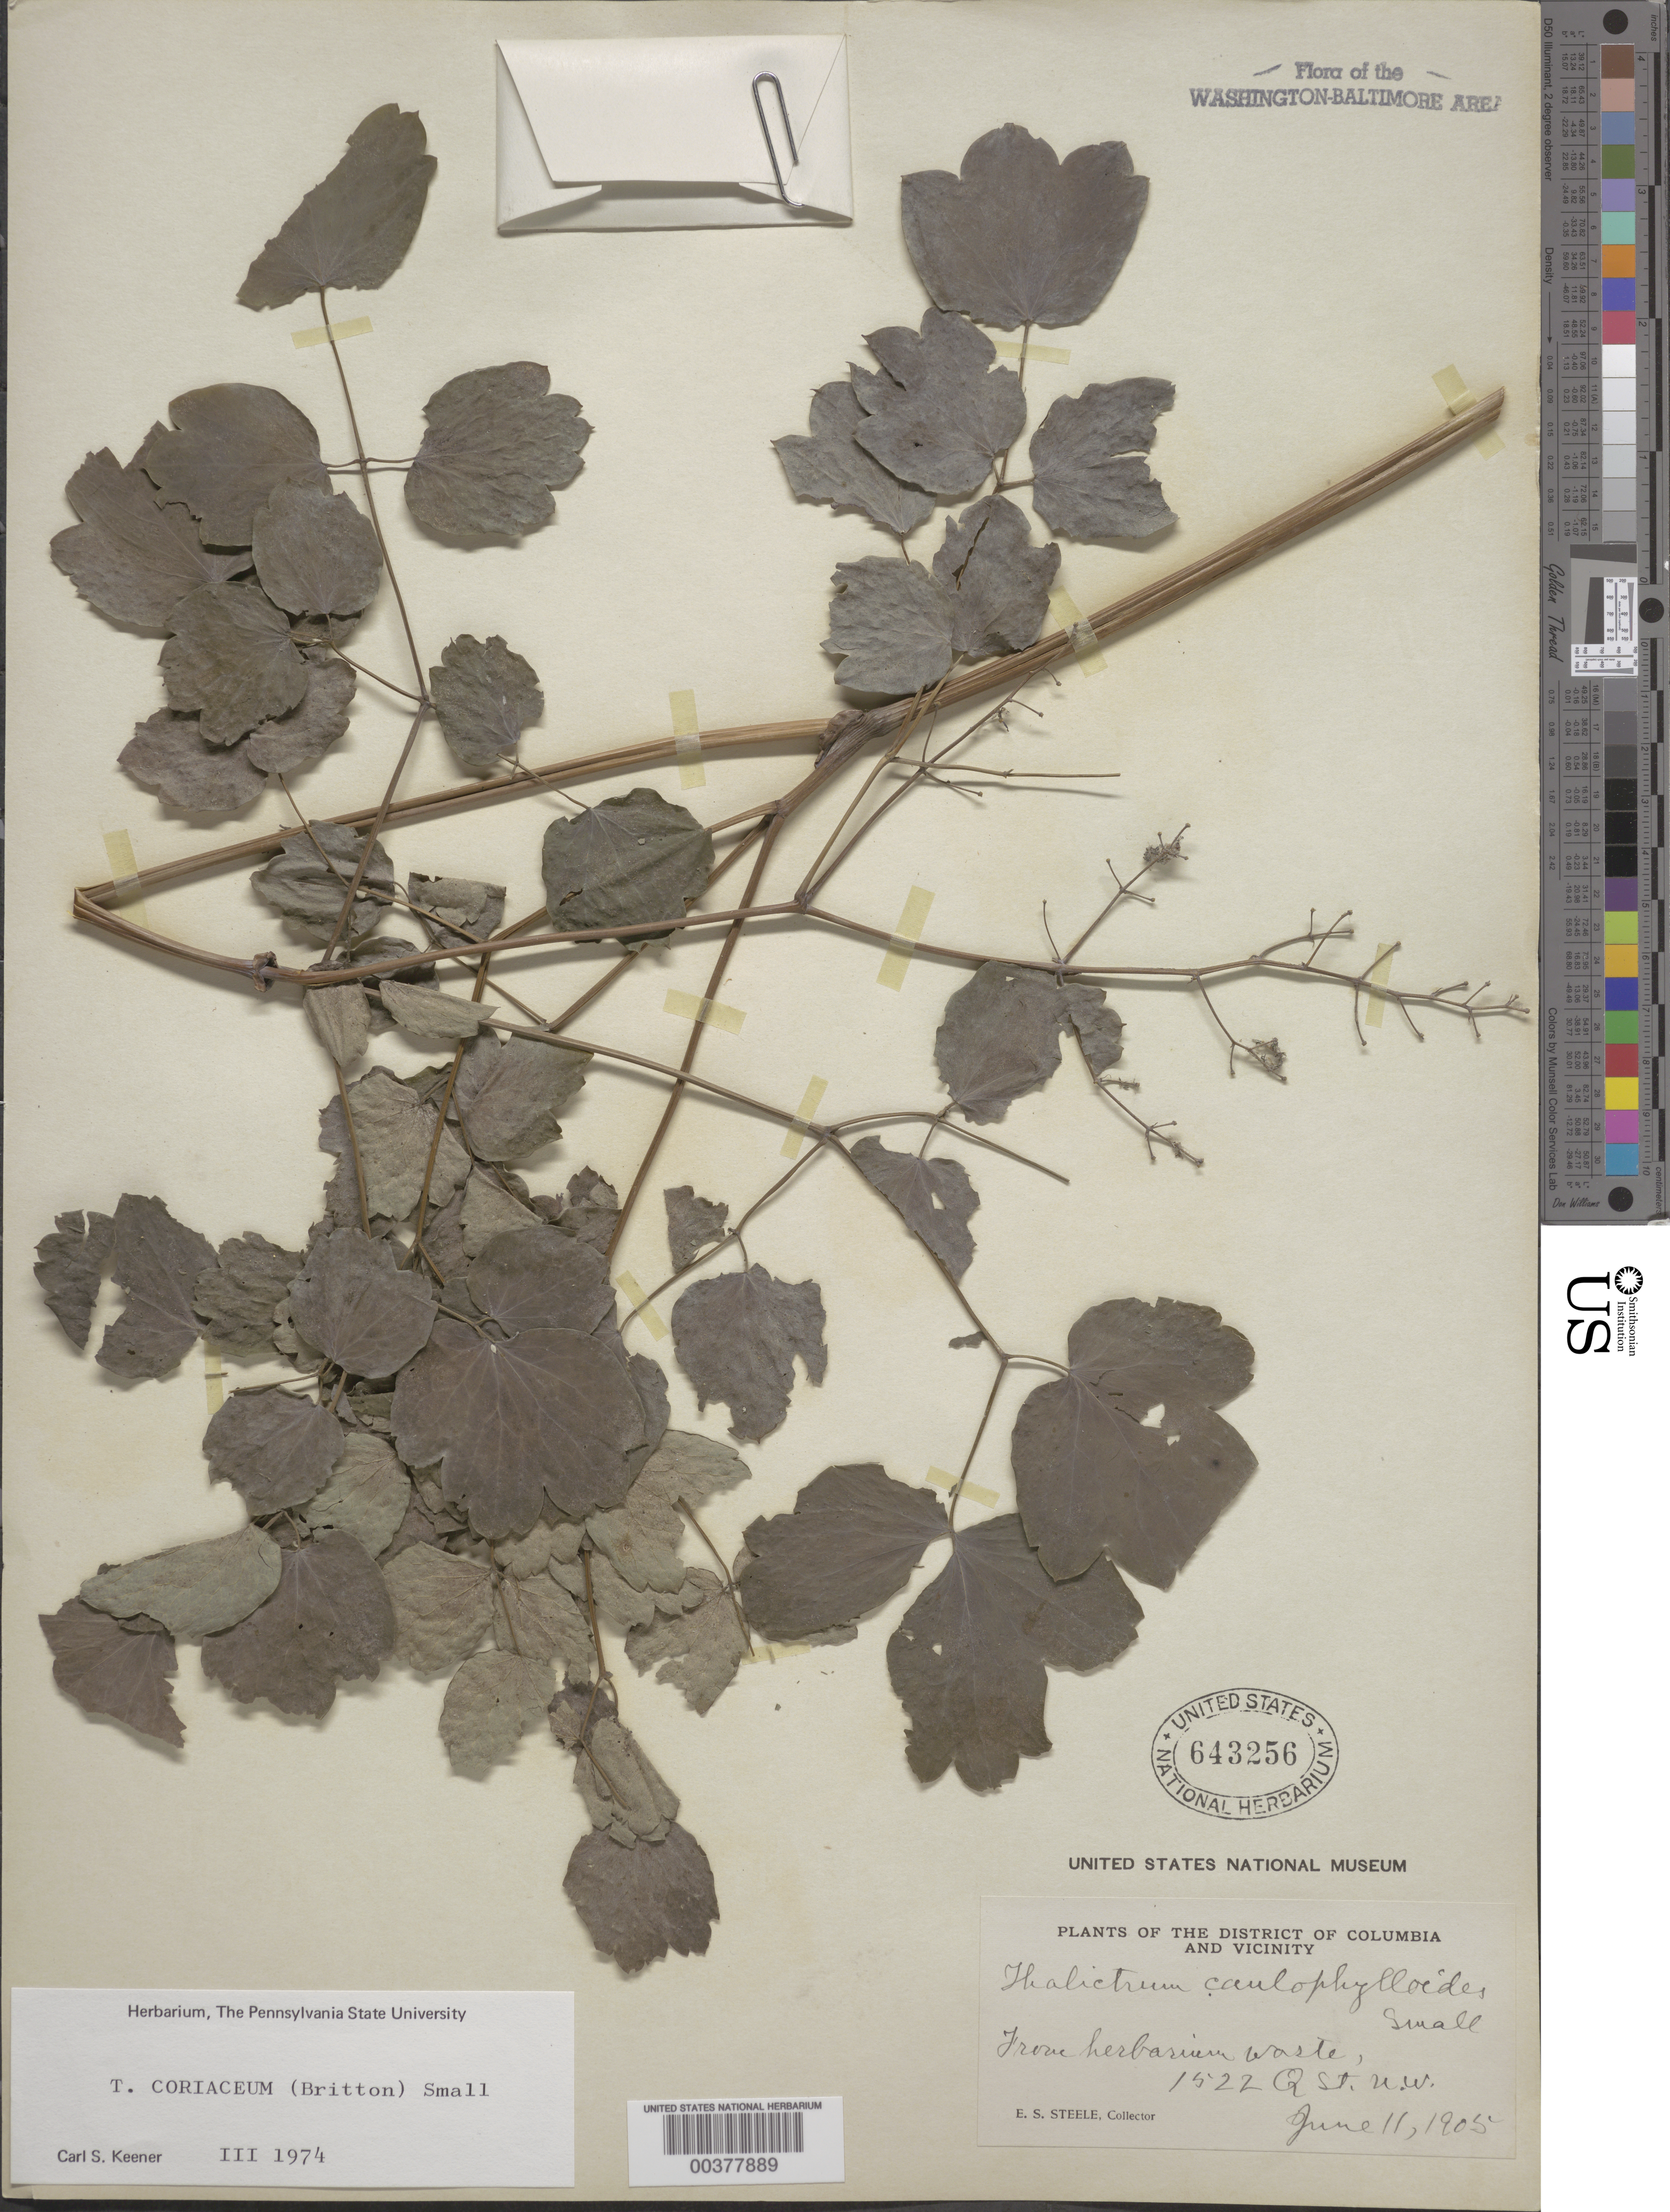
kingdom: Plantae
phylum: Tracheophyta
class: Magnoliopsida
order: Ranunculales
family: Ranunculaceae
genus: Thalictrum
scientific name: Thalictrum coriaceum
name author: (Britton) Small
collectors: E. Steele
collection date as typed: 11 Jun 1905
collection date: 1905-06-11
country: United States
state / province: District of Columbia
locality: From Herbarium Waste, 1522 Q street NW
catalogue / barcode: US 643256